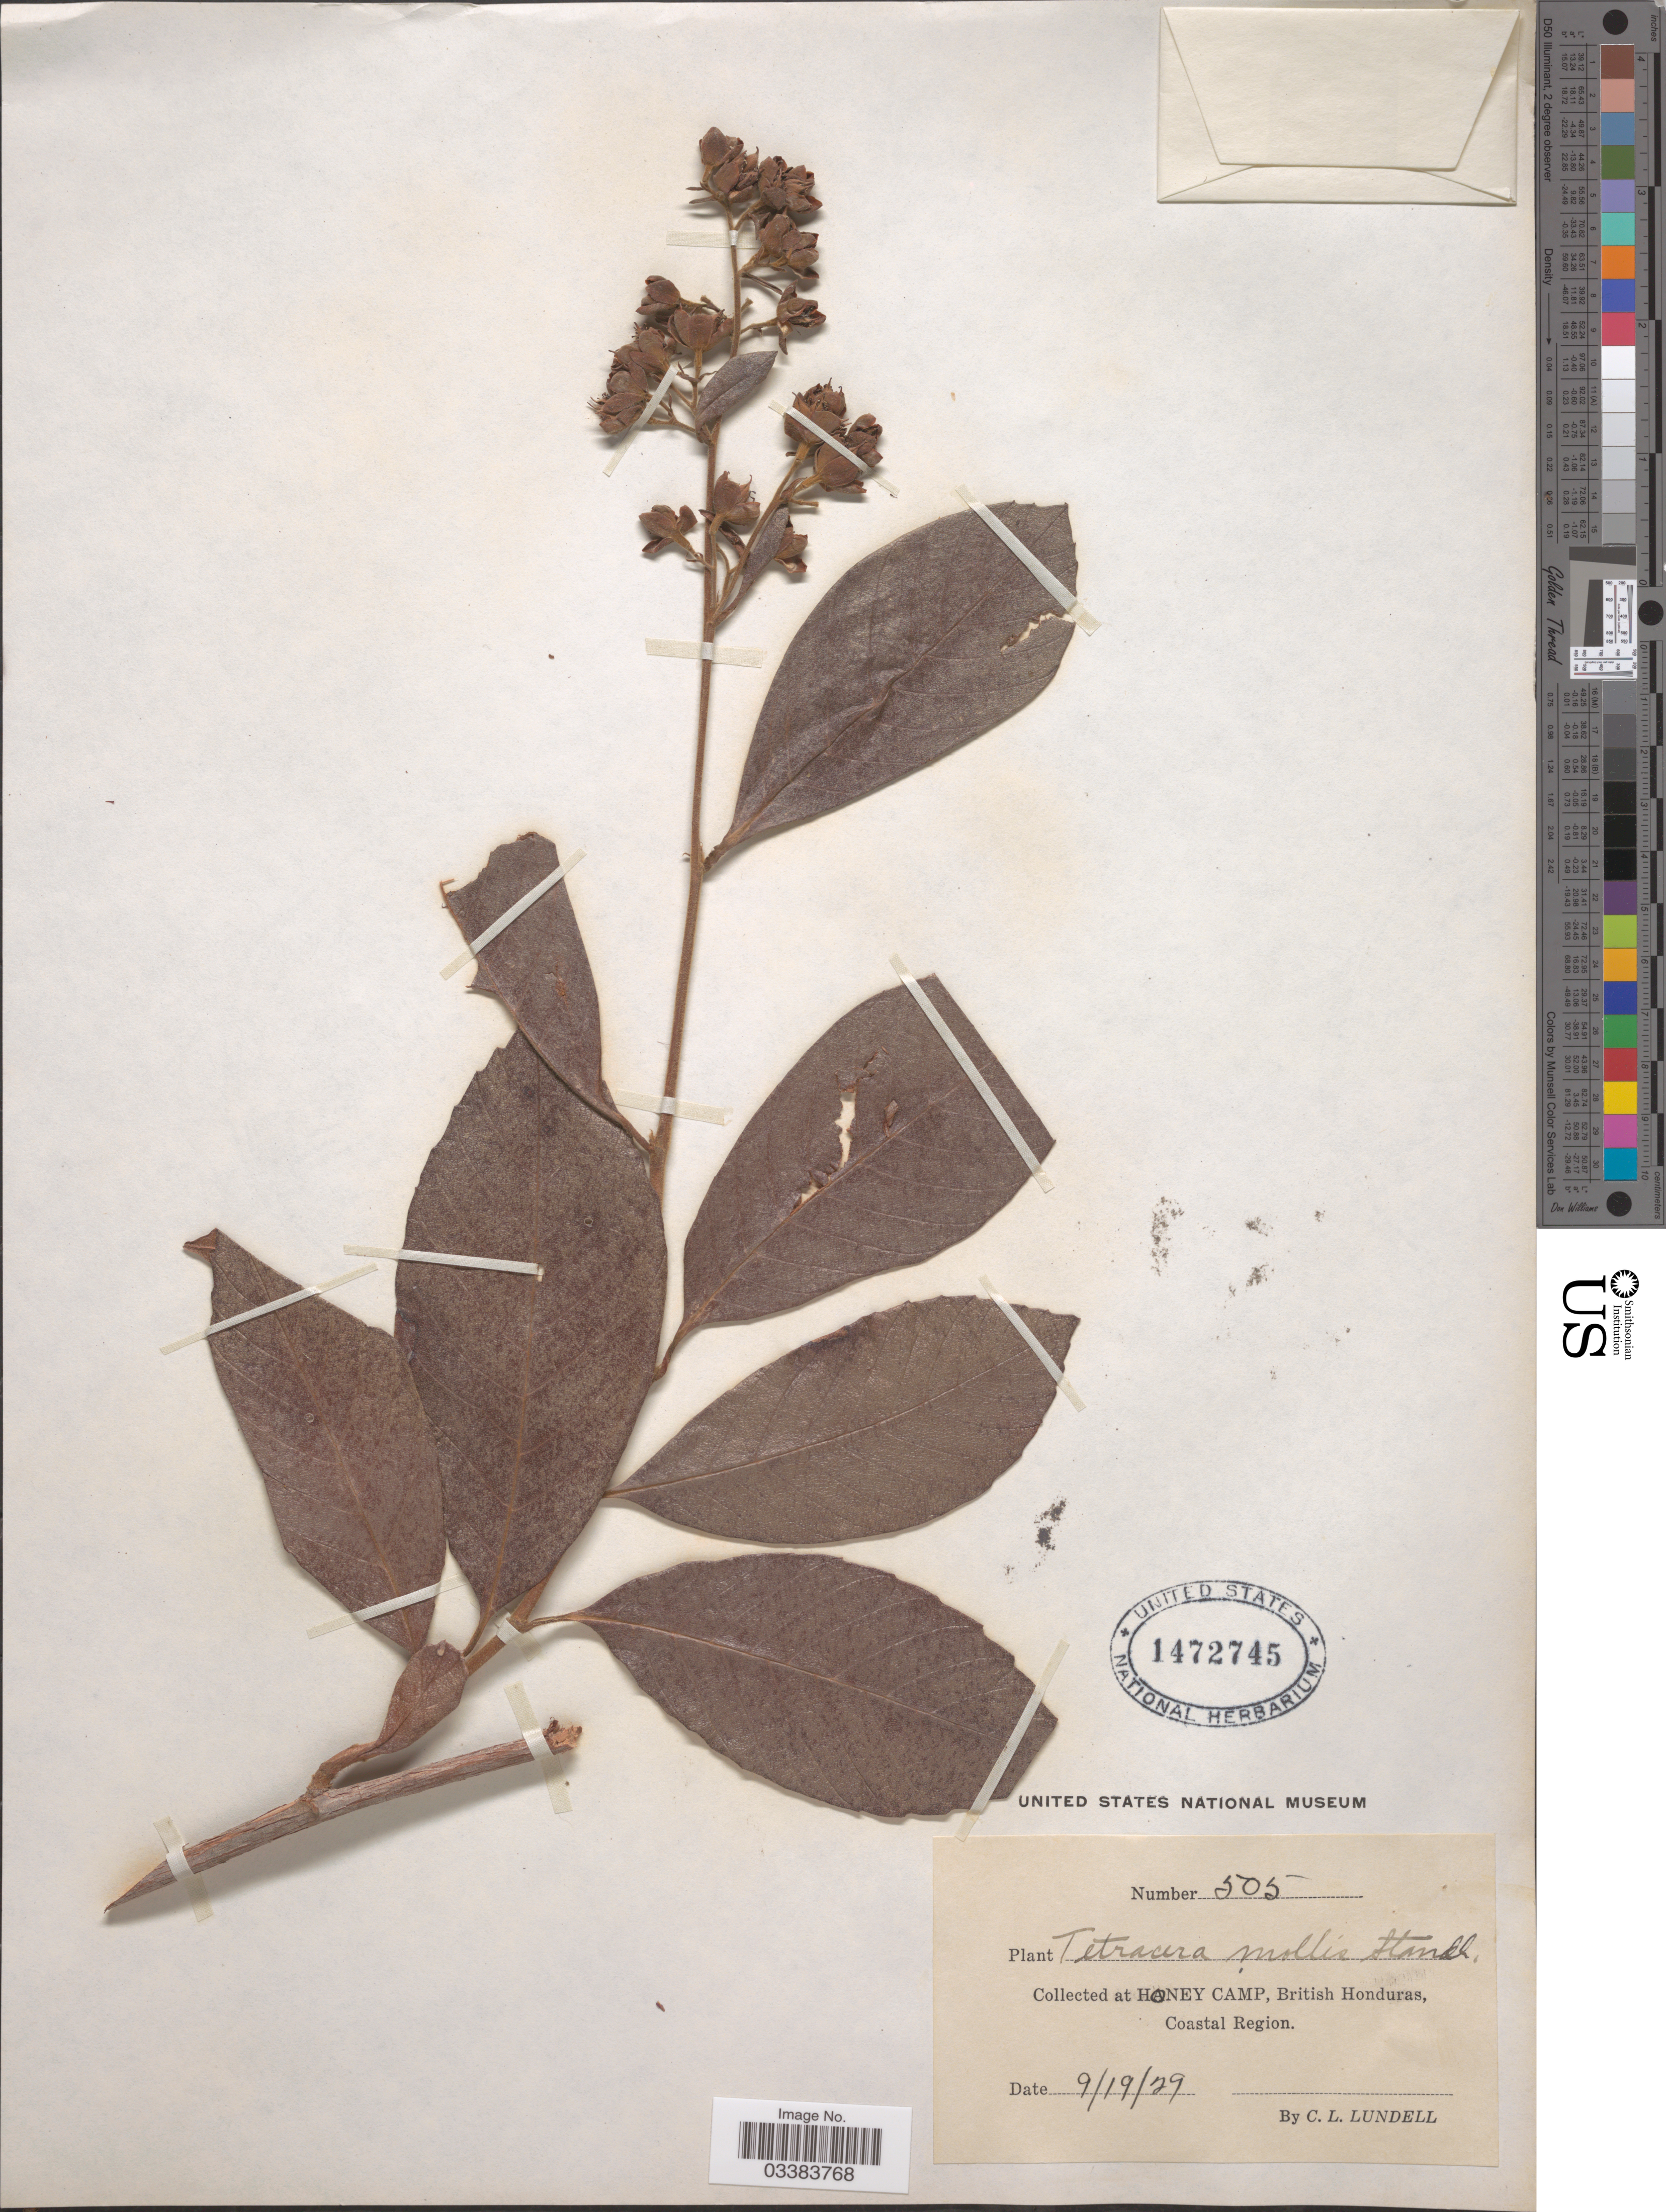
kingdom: Plantae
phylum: Tracheophyta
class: Magnoliopsida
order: Dilleniales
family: Dilleniaceae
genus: Tetracera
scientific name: Tetracera mollis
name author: Standl.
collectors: C. L. Lundell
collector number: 505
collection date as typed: Transcribed d/m/y: 19/9/29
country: Belize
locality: At Honey Camp, British Honduras, Coastal Region.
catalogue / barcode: US 1472745